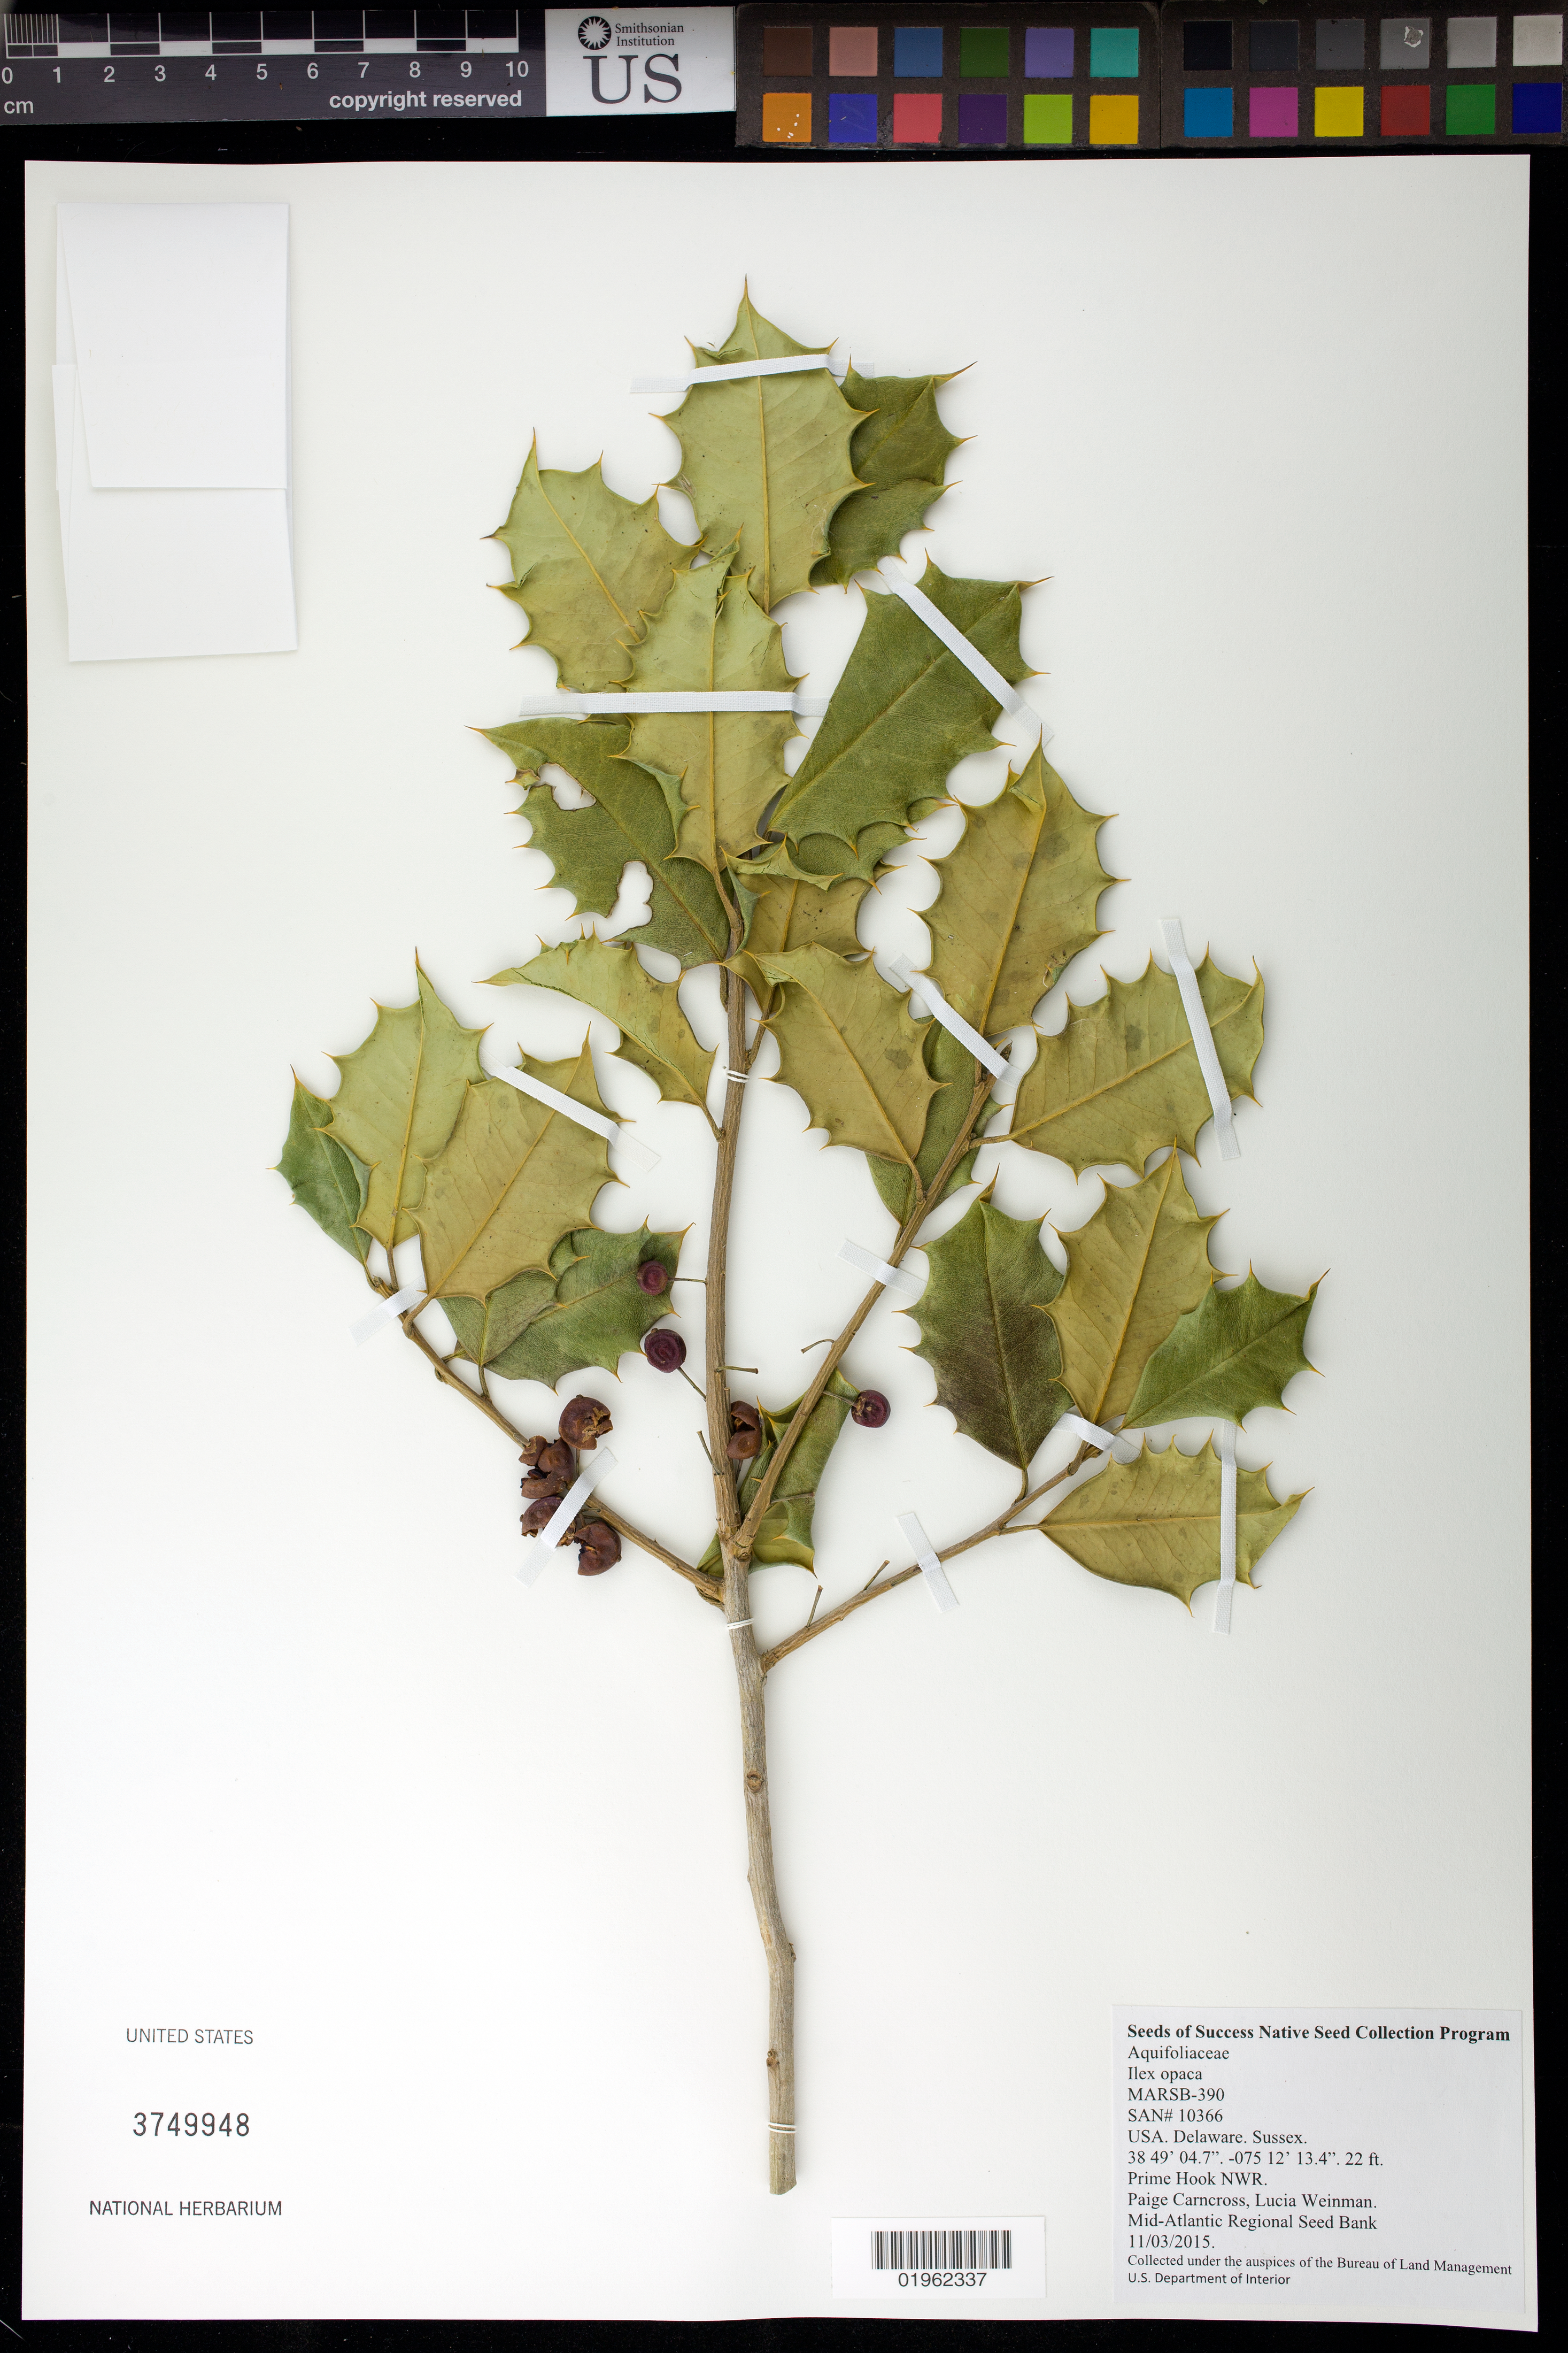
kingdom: Plantae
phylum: Tracheophyta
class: Magnoliopsida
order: Aquifoliales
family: Aquifoliaceae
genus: Ilex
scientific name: Ilex opaca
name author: Aiton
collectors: P. Carncross & L. Weinmann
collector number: MARSB-390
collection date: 2015-11-03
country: United States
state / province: Delaware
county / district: Sussex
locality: Prime Hook National Wildlife Refuge, Gated access road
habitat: North Atlantic Maritime Scrub Forest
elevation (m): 7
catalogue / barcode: US 3749949